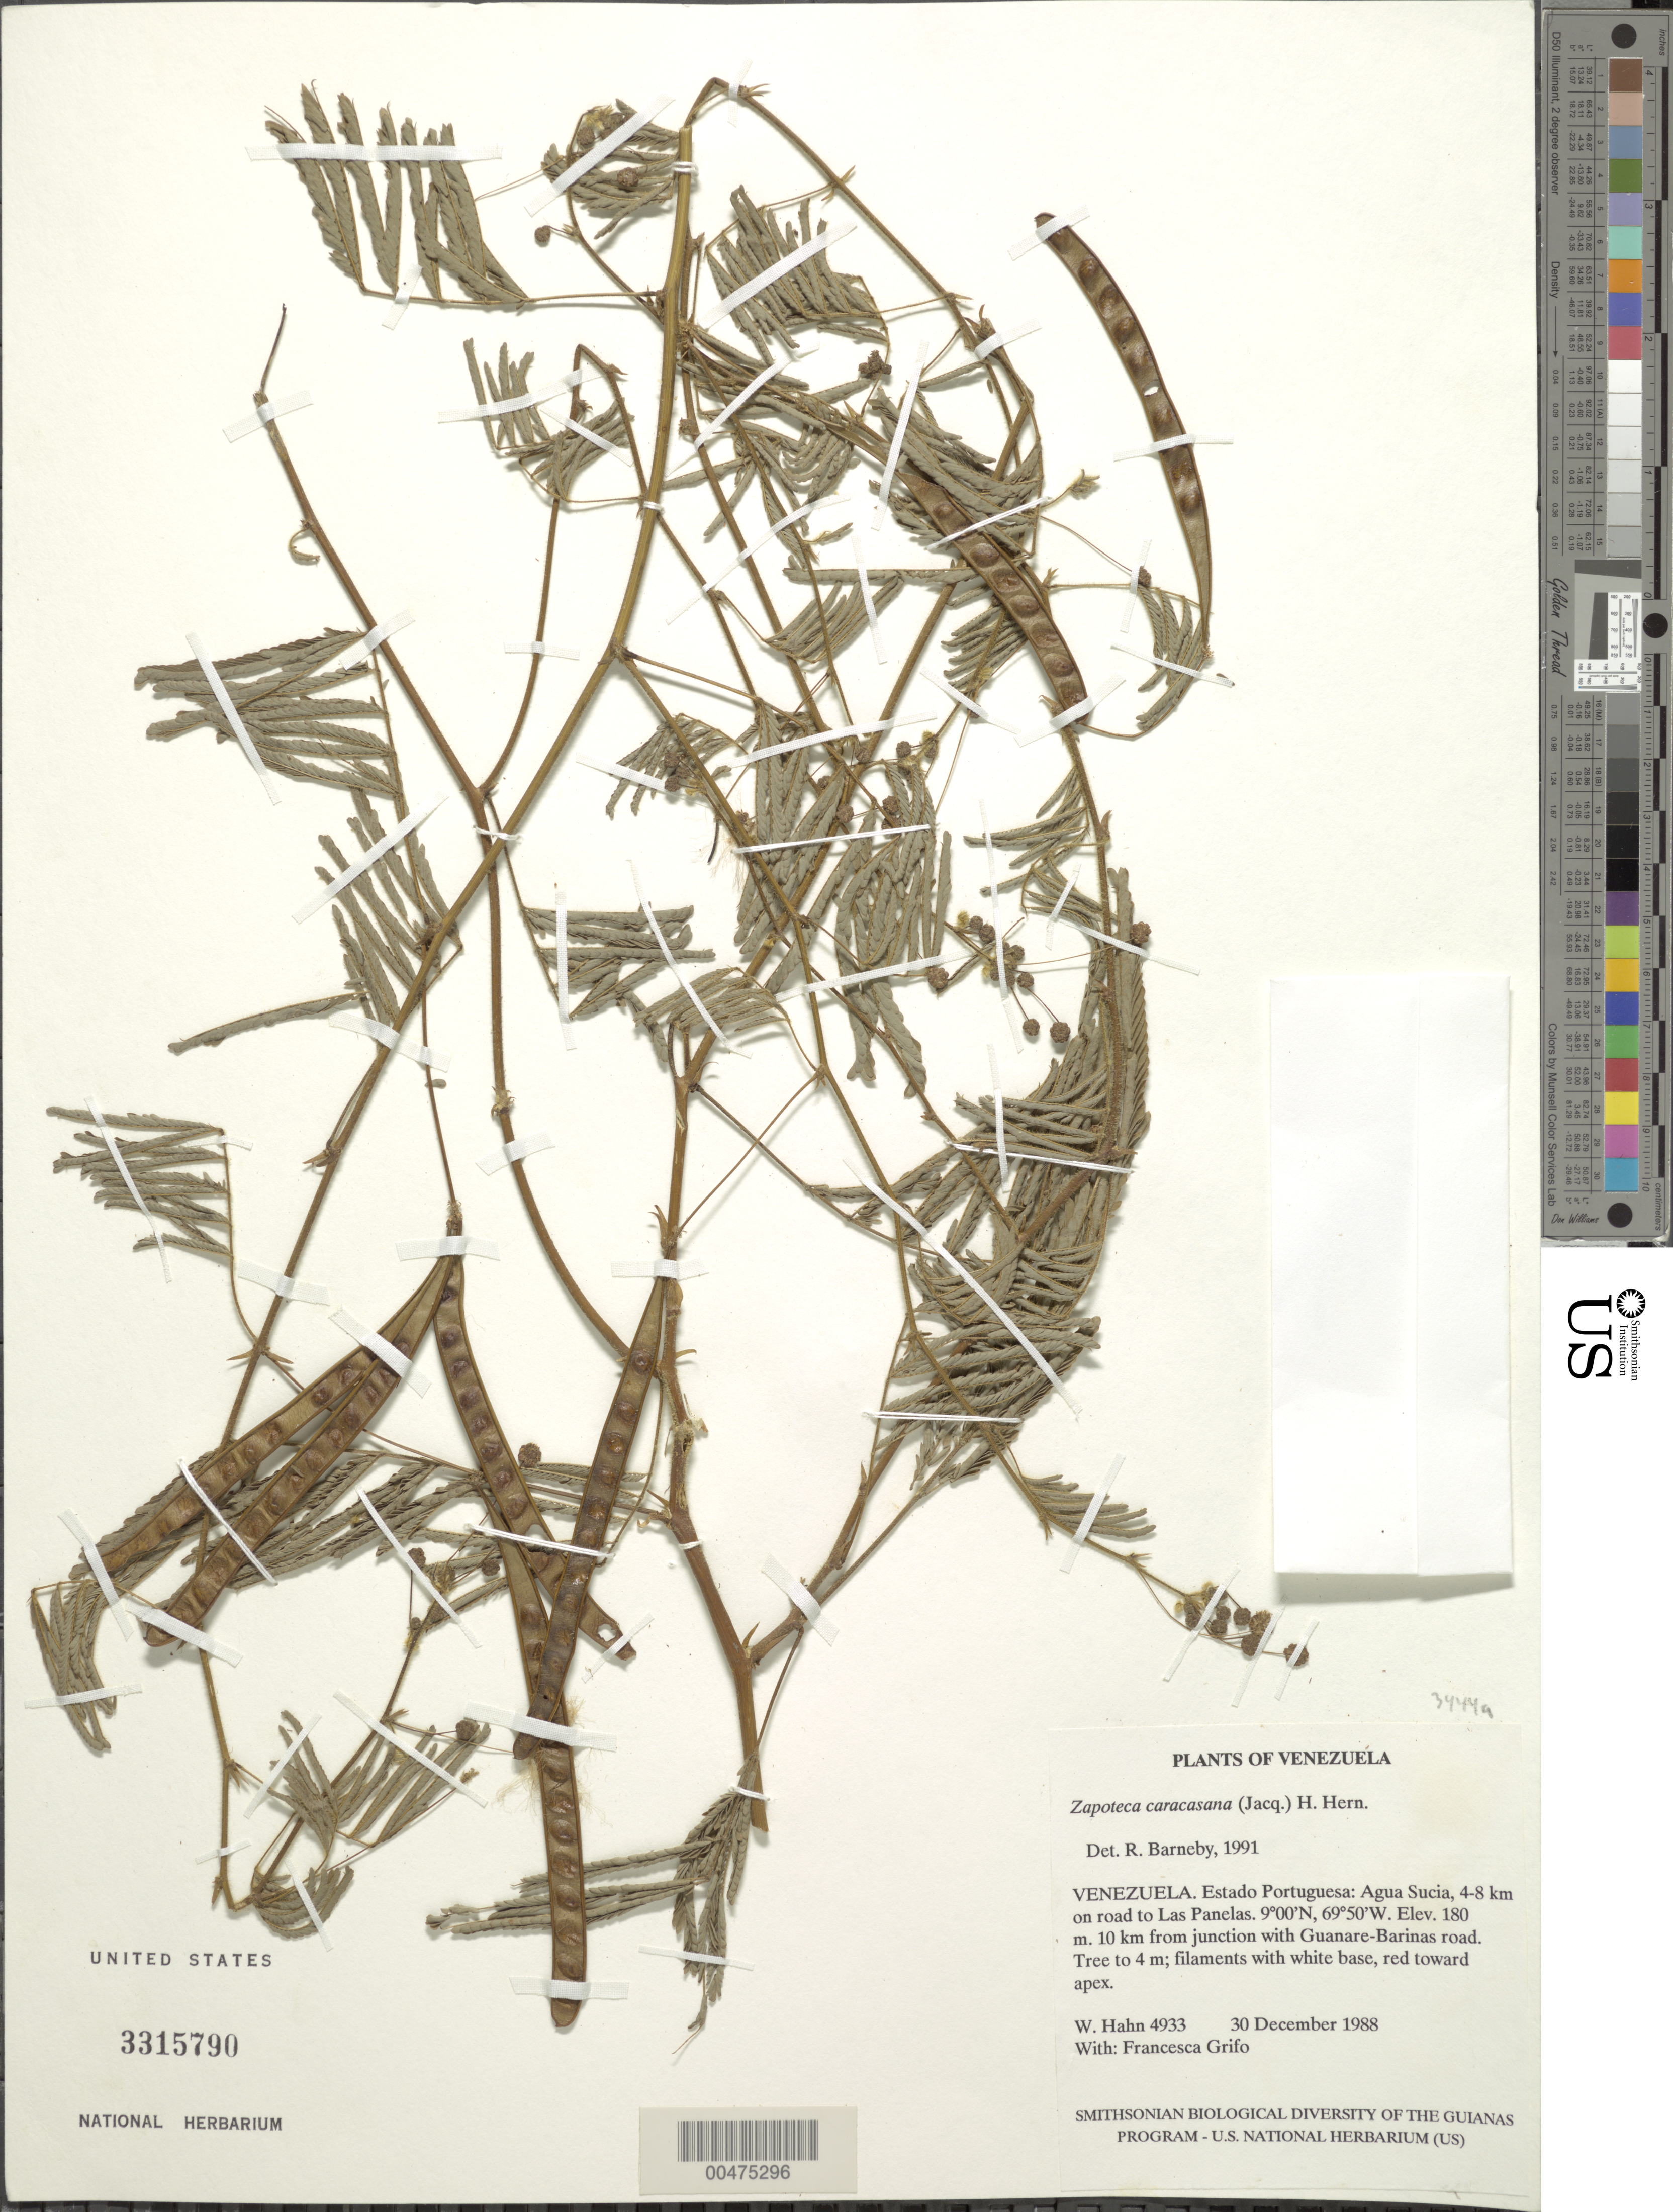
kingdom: Plantae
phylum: Tracheophyta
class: Magnoliopsida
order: Fabales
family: Fabaceae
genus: Zapoteca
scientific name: Zapoteca caracasana subsp. caracasana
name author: (Jacq.) H.M. Hern.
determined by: Barneby, Rupert C., (NY)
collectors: W. Hahn & F. Grifo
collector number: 4933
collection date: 1988-12-30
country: Venezuela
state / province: Portuguesa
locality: Agua Sucia, 4-8 km on road to Las Panelas, 10 km from junction with Guanare-Barinas road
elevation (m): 180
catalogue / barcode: US 3315790